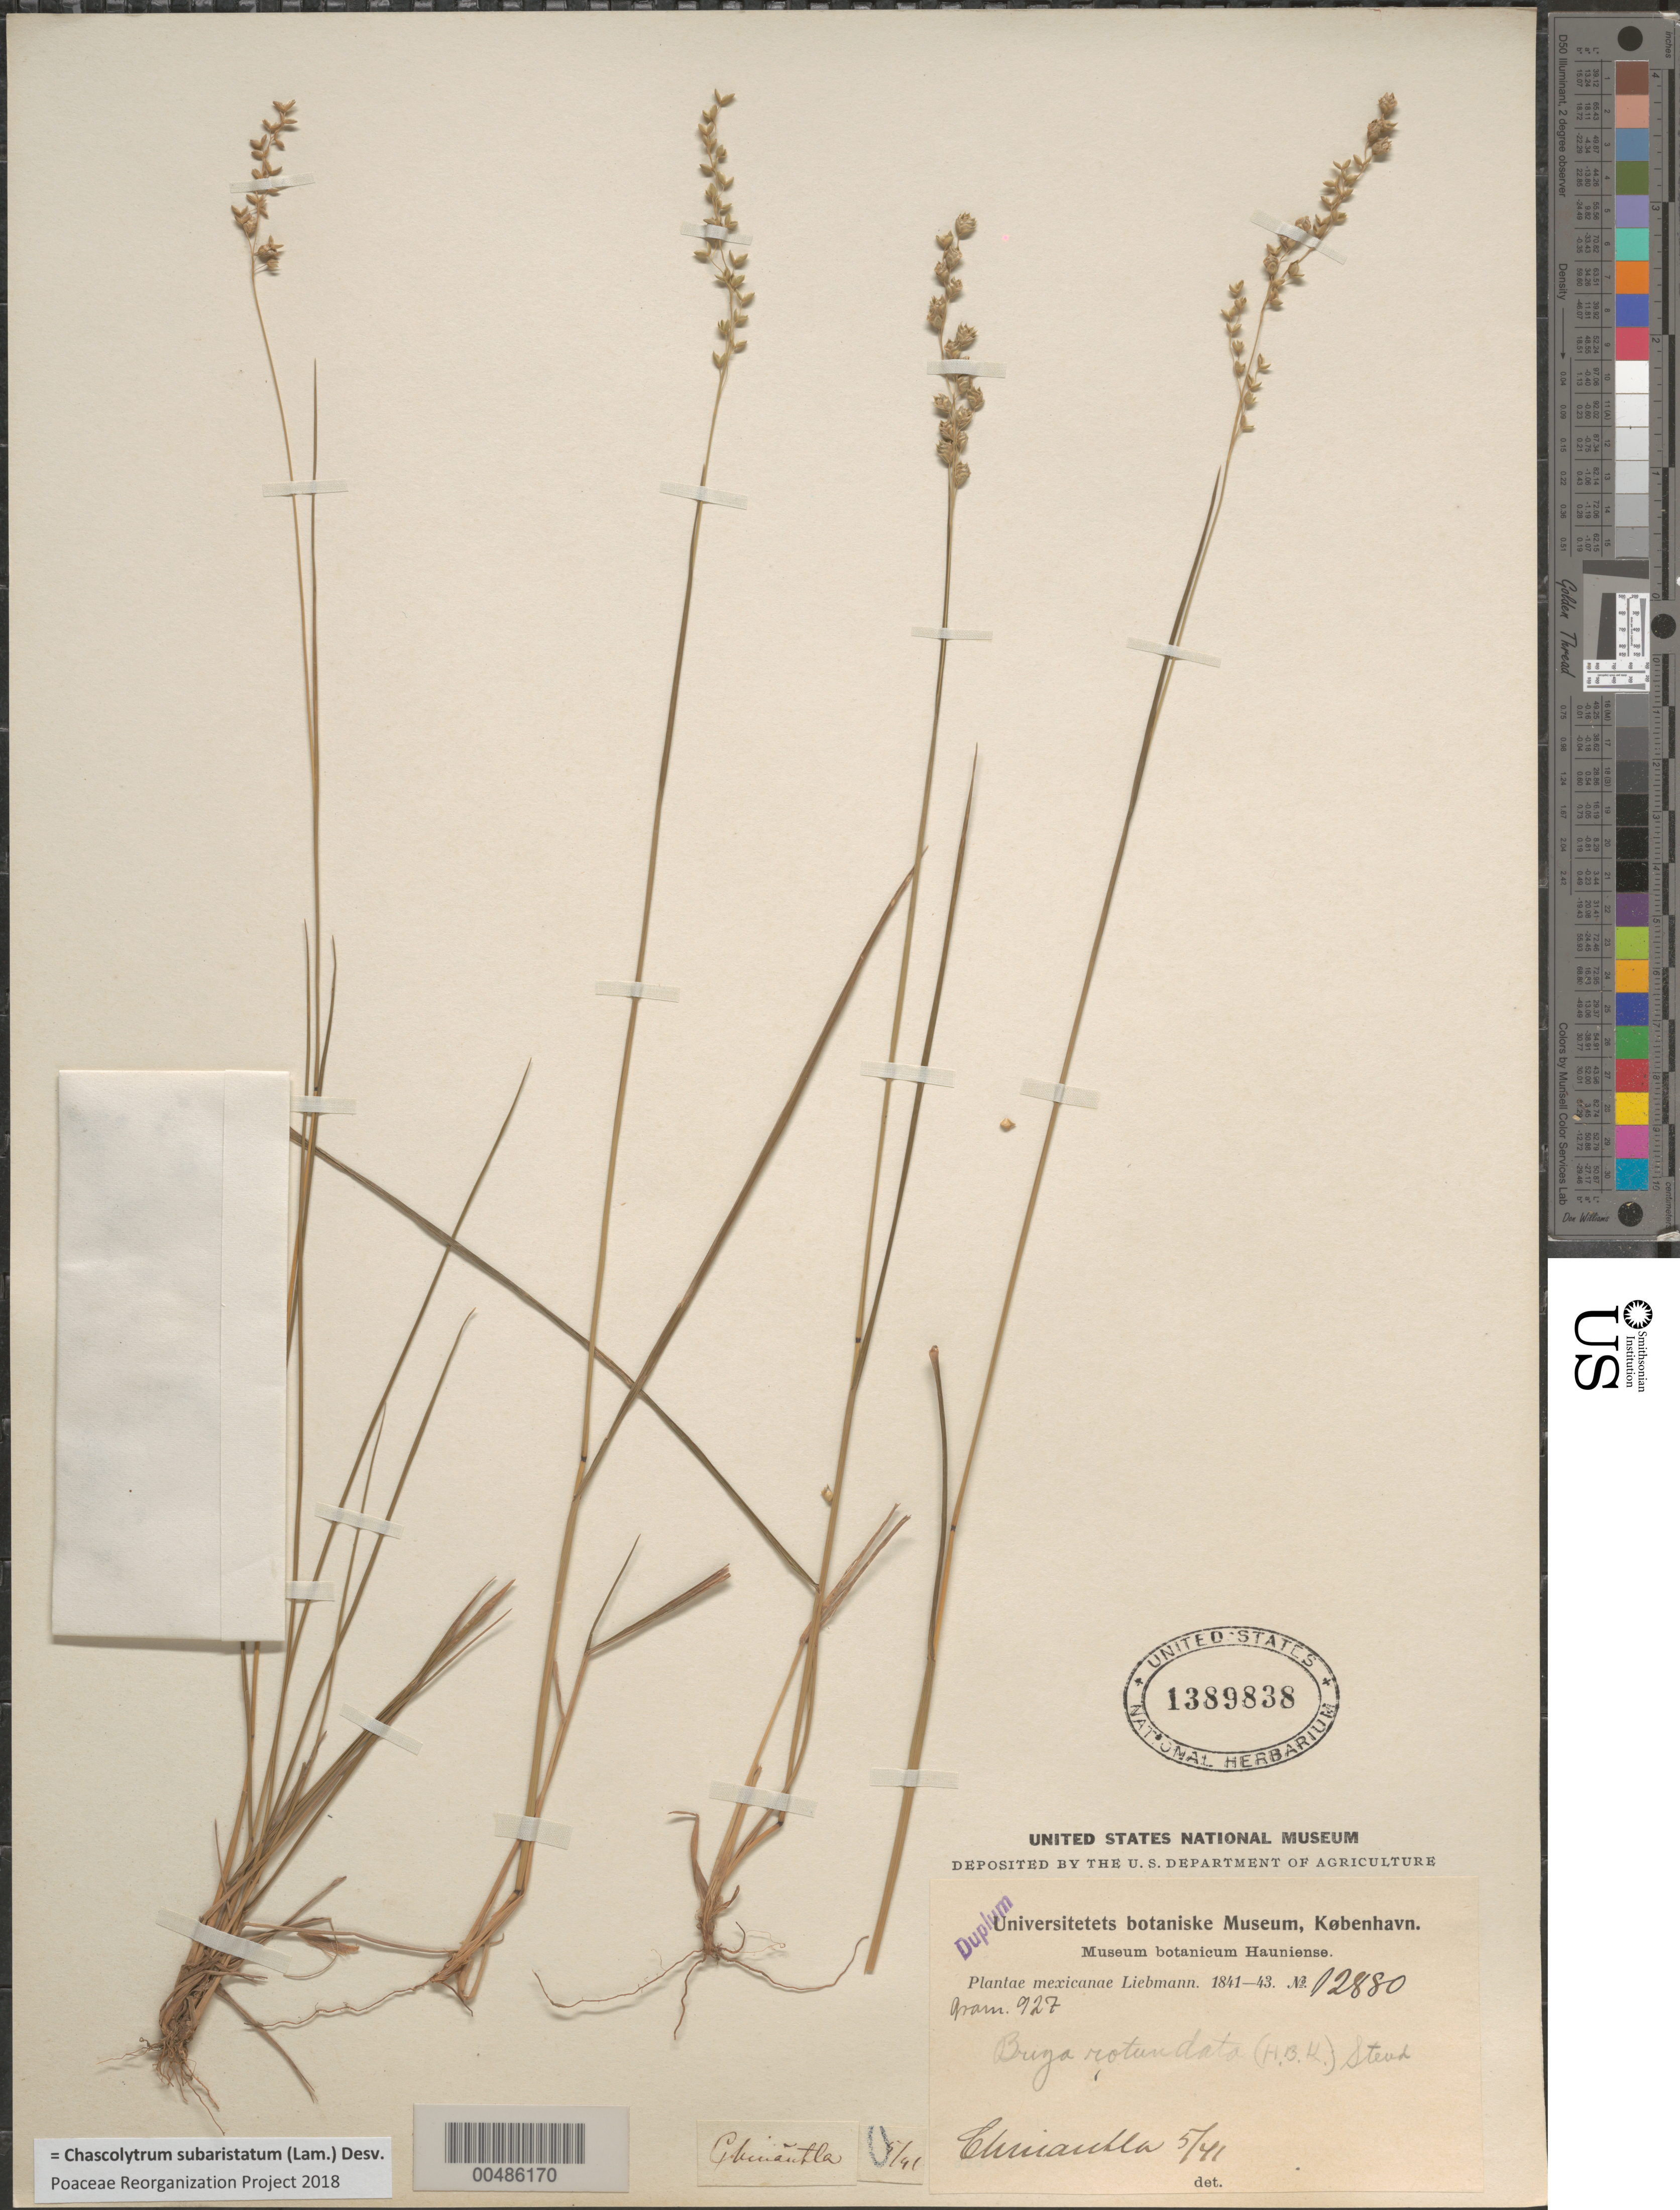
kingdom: Plantae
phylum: Tracheophyta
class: Liliopsida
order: Poales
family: Poaceae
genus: Chascolytrum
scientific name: Chascolytrum subaristatum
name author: (Lam.) Desv.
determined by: Poaceae Reorganization Project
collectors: F. M. Liebmann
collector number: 12880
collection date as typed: May 1841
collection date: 1841-05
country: Mexico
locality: Chinantla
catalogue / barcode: US 1389838